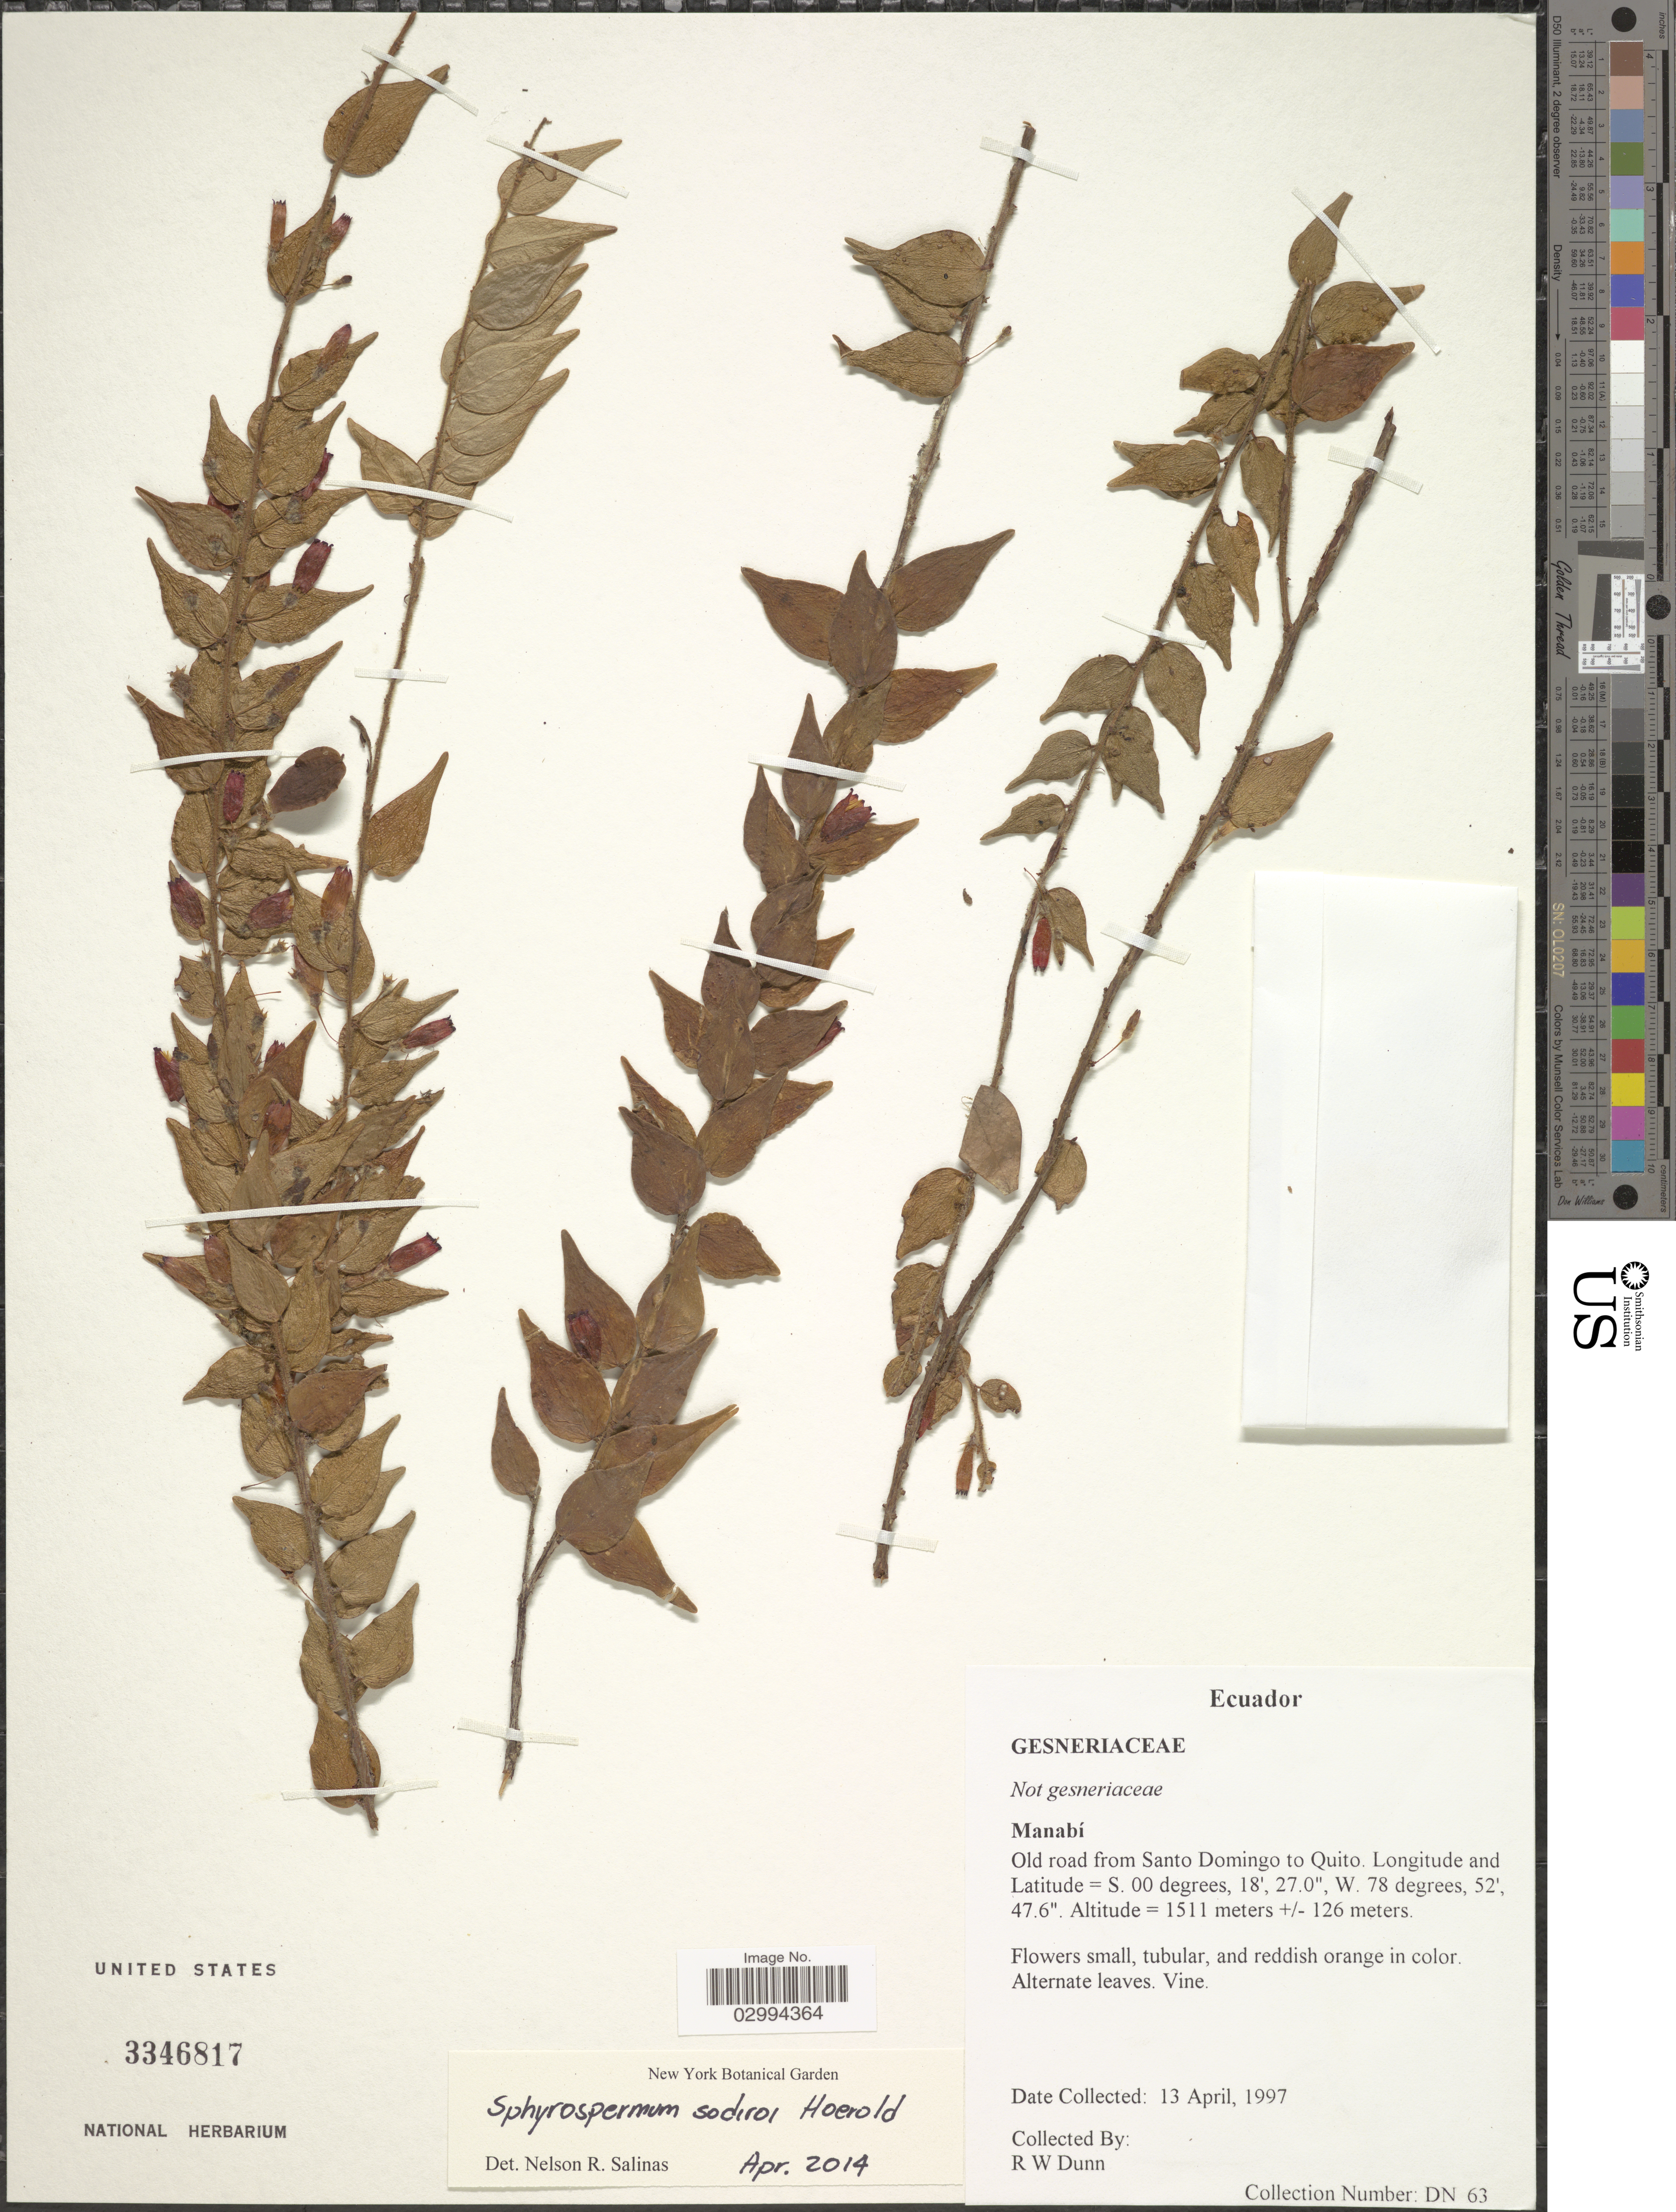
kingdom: Plantae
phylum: Tracheophyta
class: Magnoliopsida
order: Ericales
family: Ericaceae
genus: Sphyrospermum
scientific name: Sphyrospermum sodiroi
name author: (Hoerold) A.C. Sm.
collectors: R. Dunn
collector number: DN63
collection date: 1997-04-13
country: Ecuador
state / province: Manabí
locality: Old road from Santo Domingo to Quito.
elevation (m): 126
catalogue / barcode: US 3346817